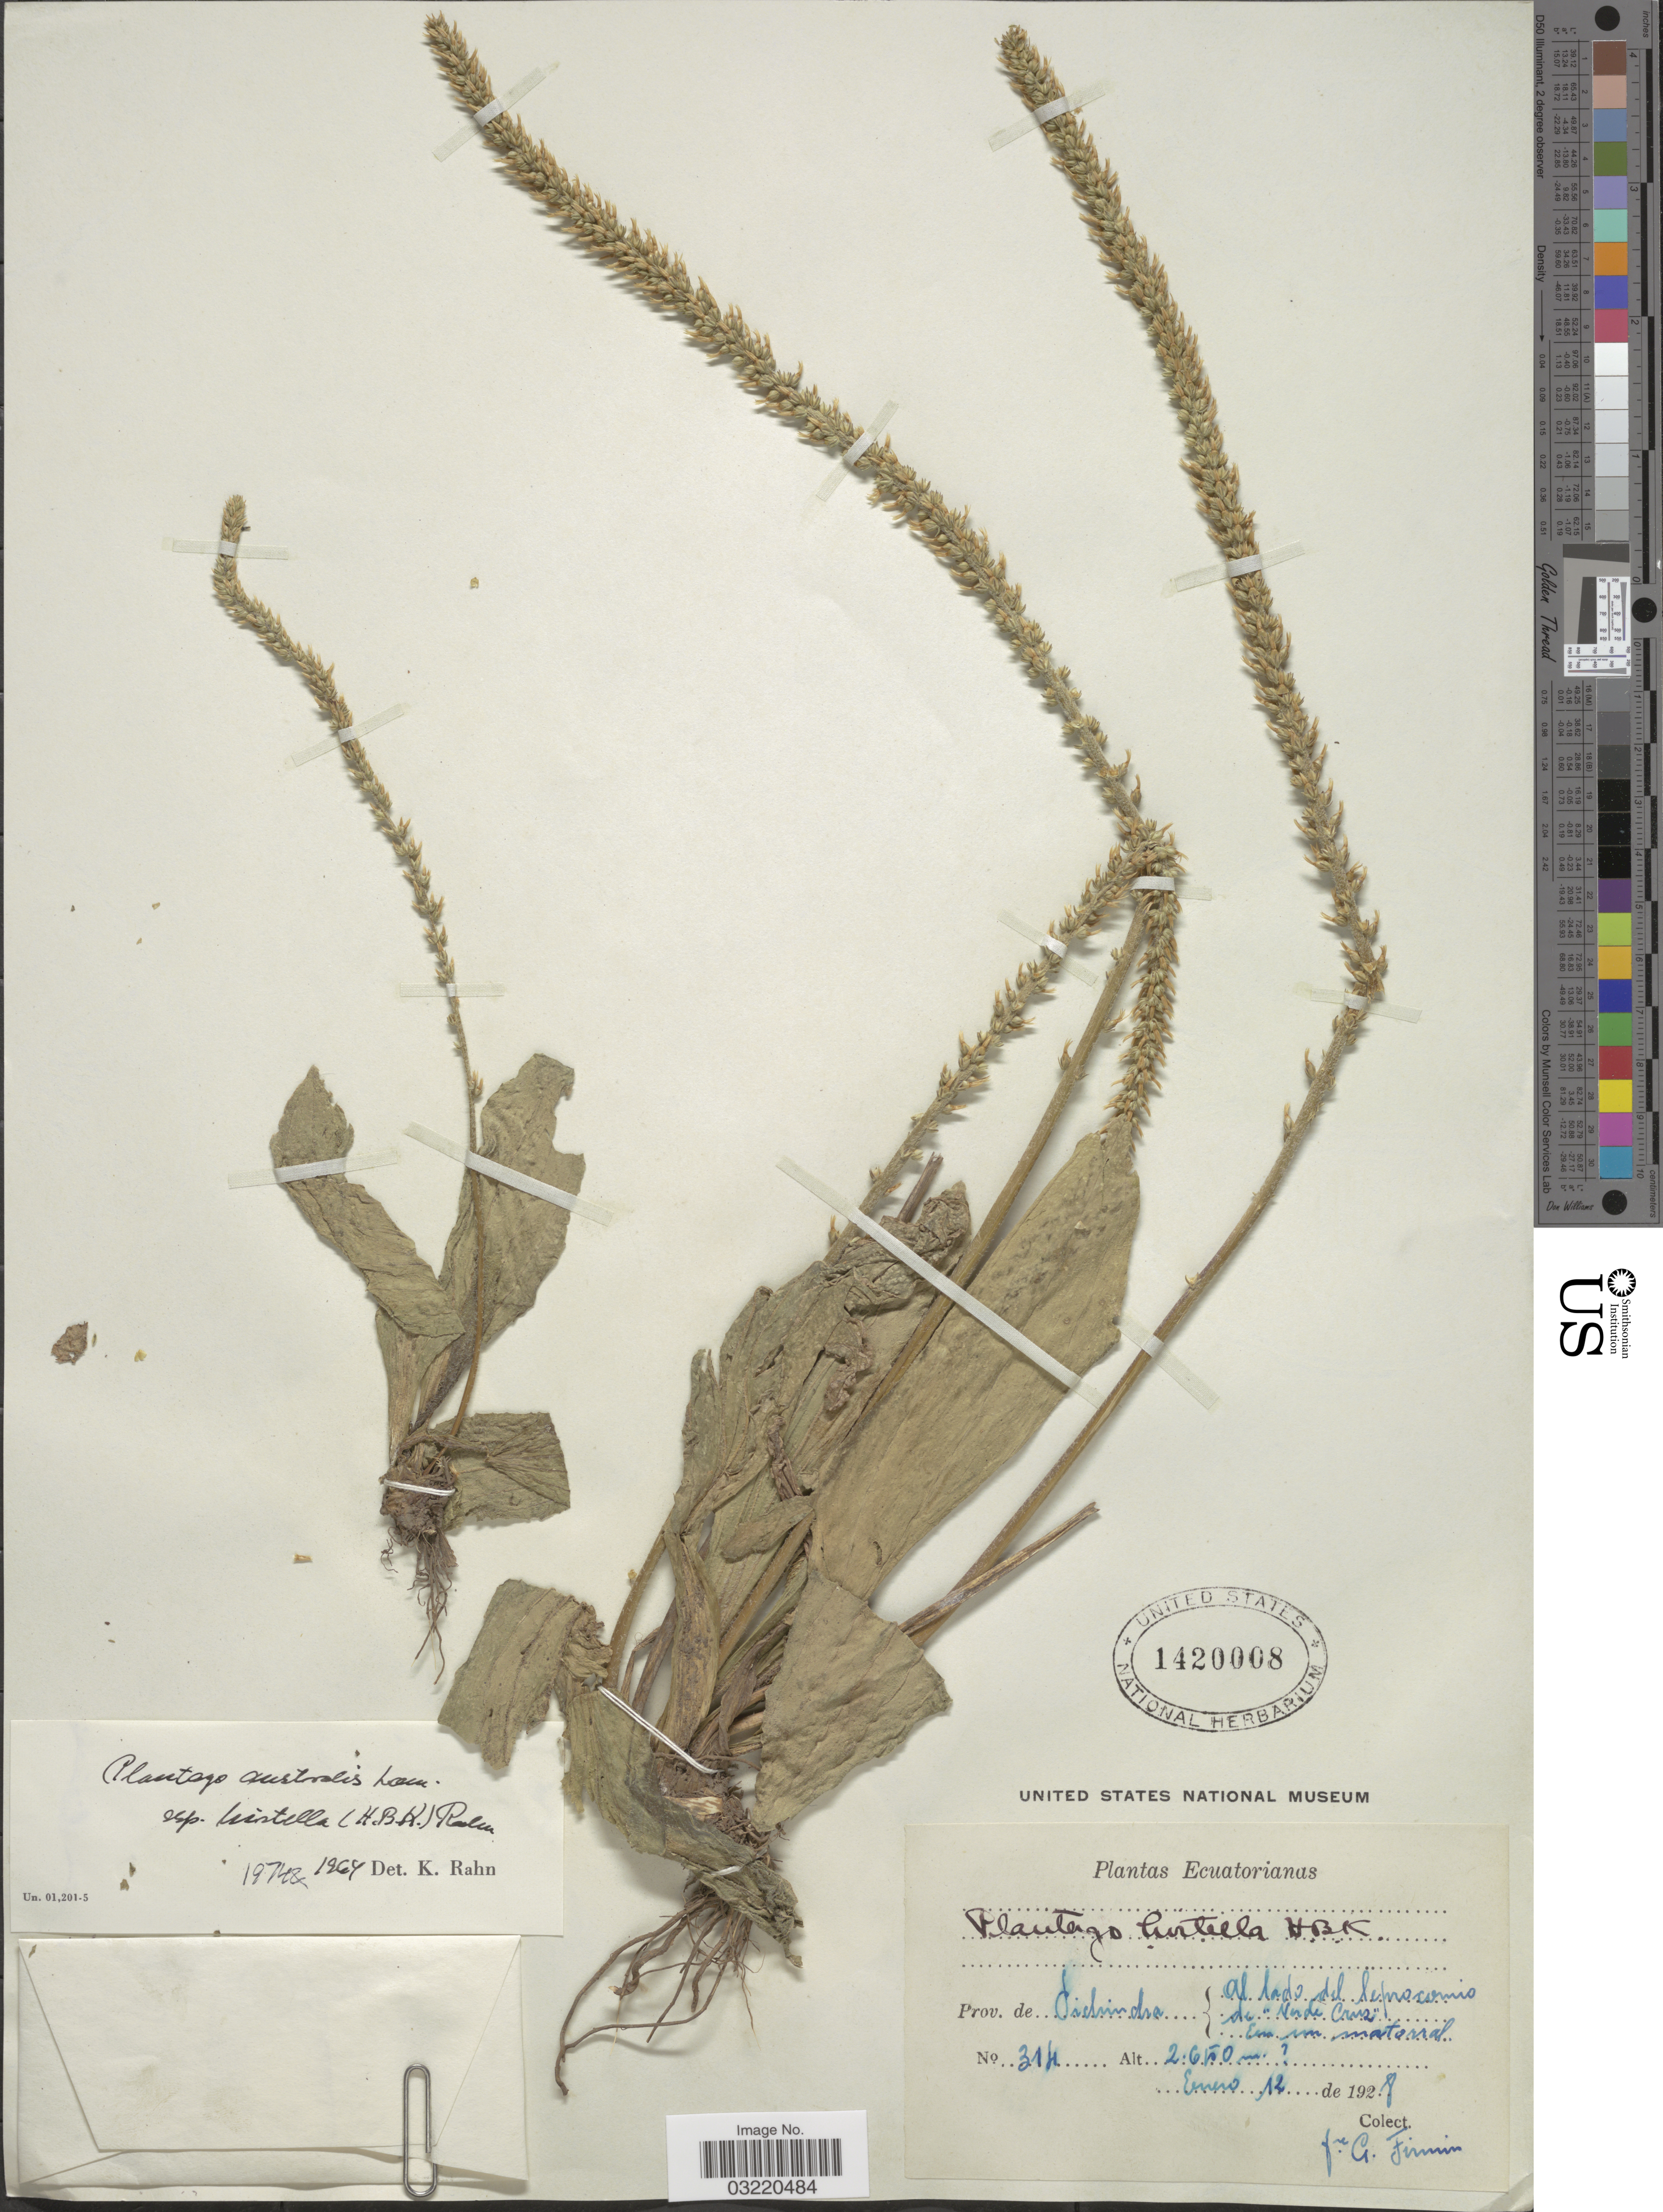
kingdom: Plantae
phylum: Tracheophyta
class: Magnoliopsida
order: Lamiales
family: Plantaginaceae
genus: Plantago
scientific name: Plantago australis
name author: Lam.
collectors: F. Firmin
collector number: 314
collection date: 1928-01-12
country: Ecuador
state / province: Pichincha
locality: Al lado del leprocomio de "Verde Cruz".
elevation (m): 2650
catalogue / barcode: US 1420008